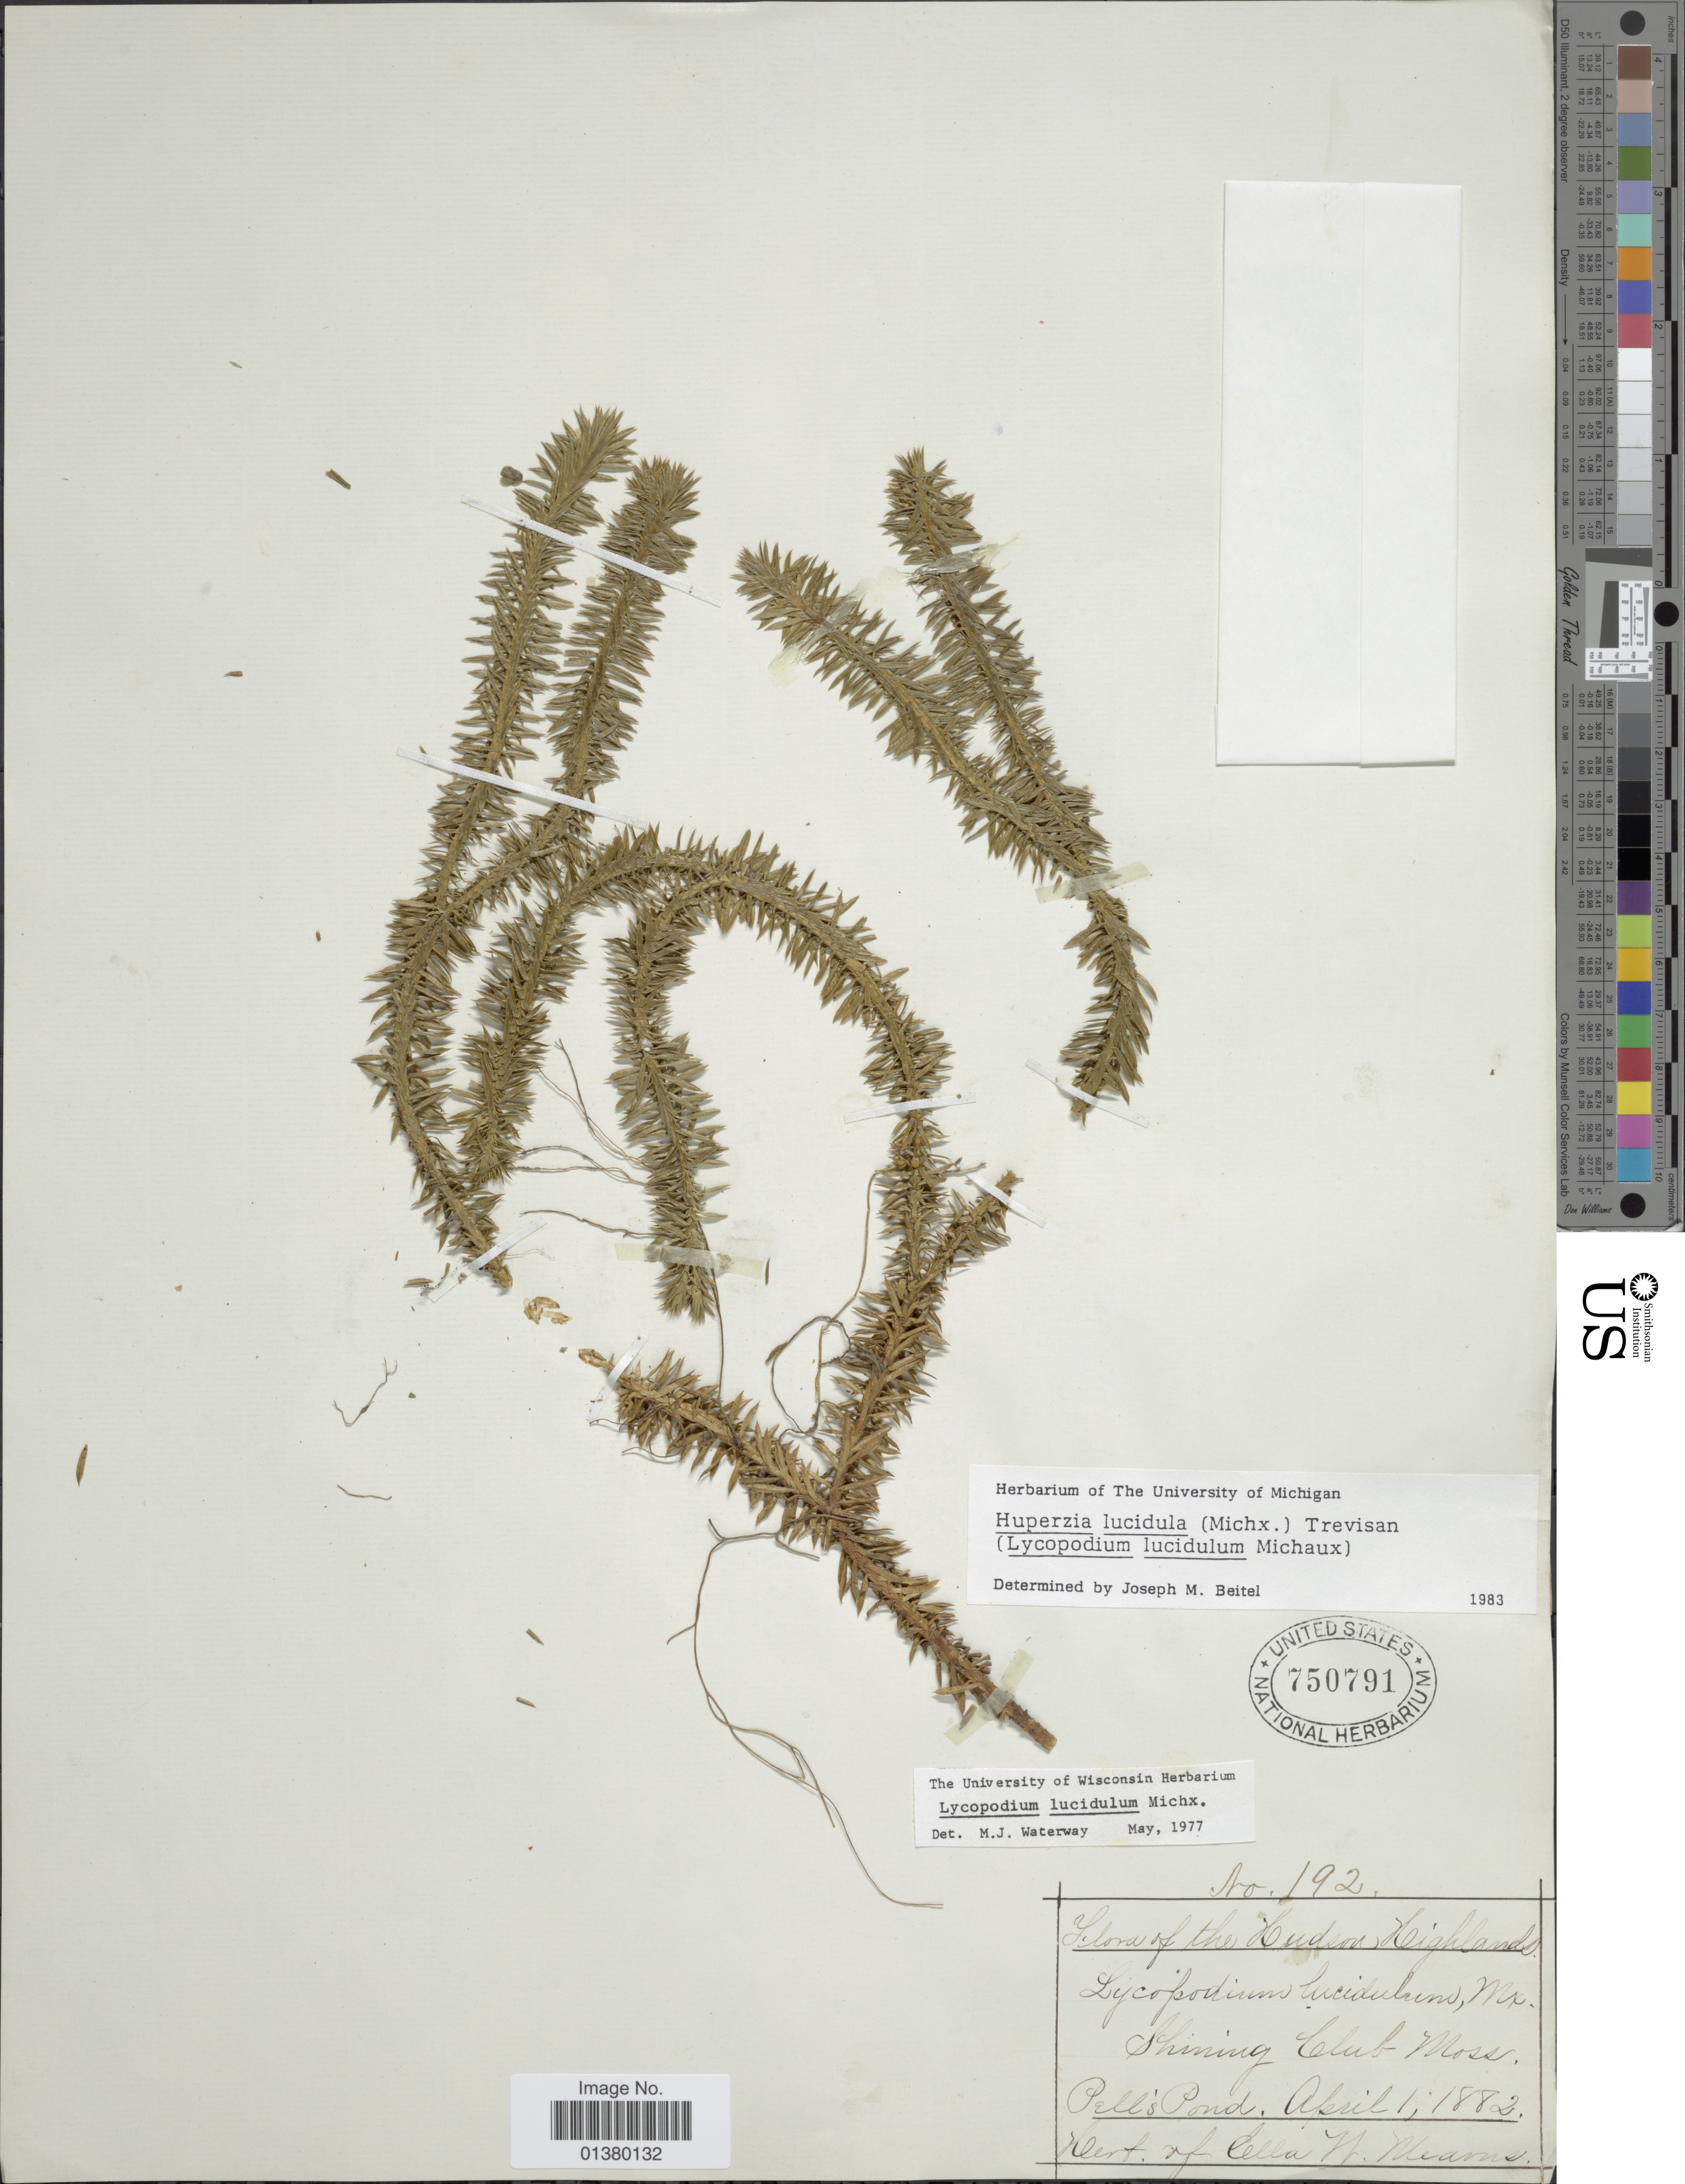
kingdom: Plantae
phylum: Tracheophyta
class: Lycopodiopsida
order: Lycopodiales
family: Lycopodiaceae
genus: Huperzia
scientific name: Huperzia lucidula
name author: (Michx.) Trevis.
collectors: E. W. Mearns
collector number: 192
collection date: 1882-04-01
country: United States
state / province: New York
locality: The Hudson Highlands, Pell's Pond.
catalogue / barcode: US 750791